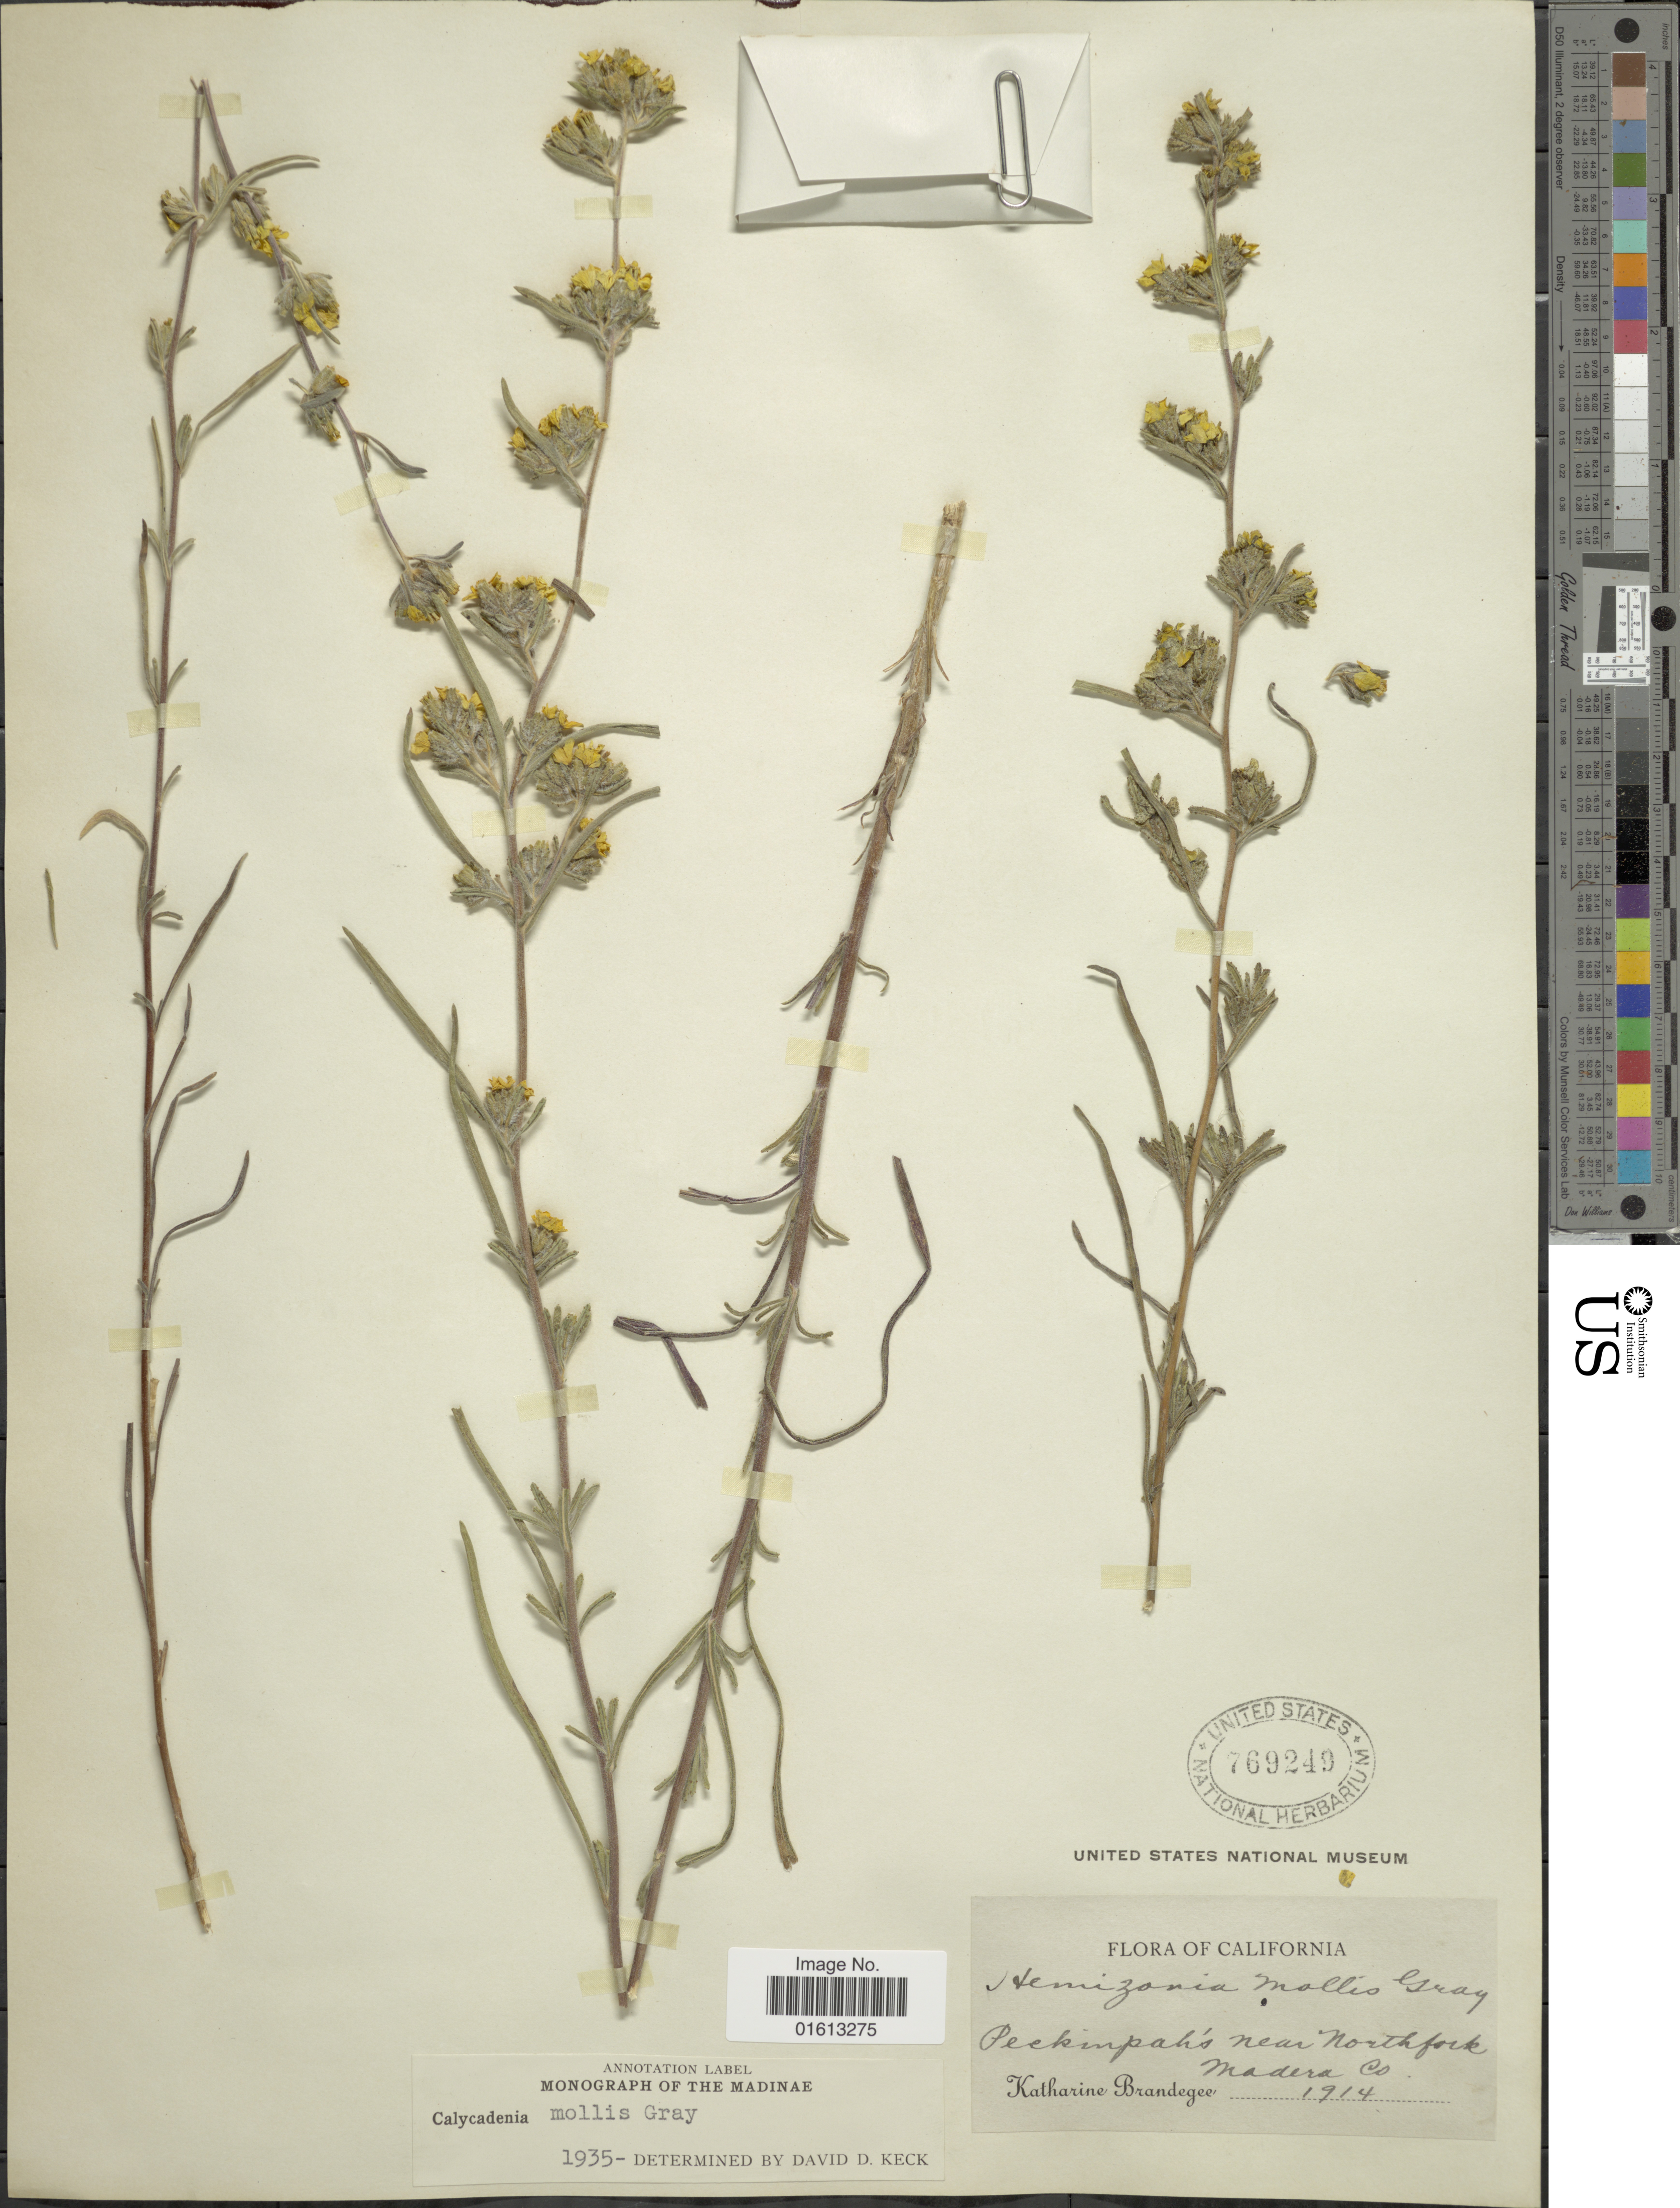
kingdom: Plantae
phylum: Tracheophyta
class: Magnoliopsida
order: Asterales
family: Asteraceae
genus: Calycadenia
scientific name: Calycadenia mollis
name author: A. Gray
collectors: M. K. Brandegee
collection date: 1914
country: United States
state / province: California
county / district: Madera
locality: Peckingpah's near northford Madera Co.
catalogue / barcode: US 769249